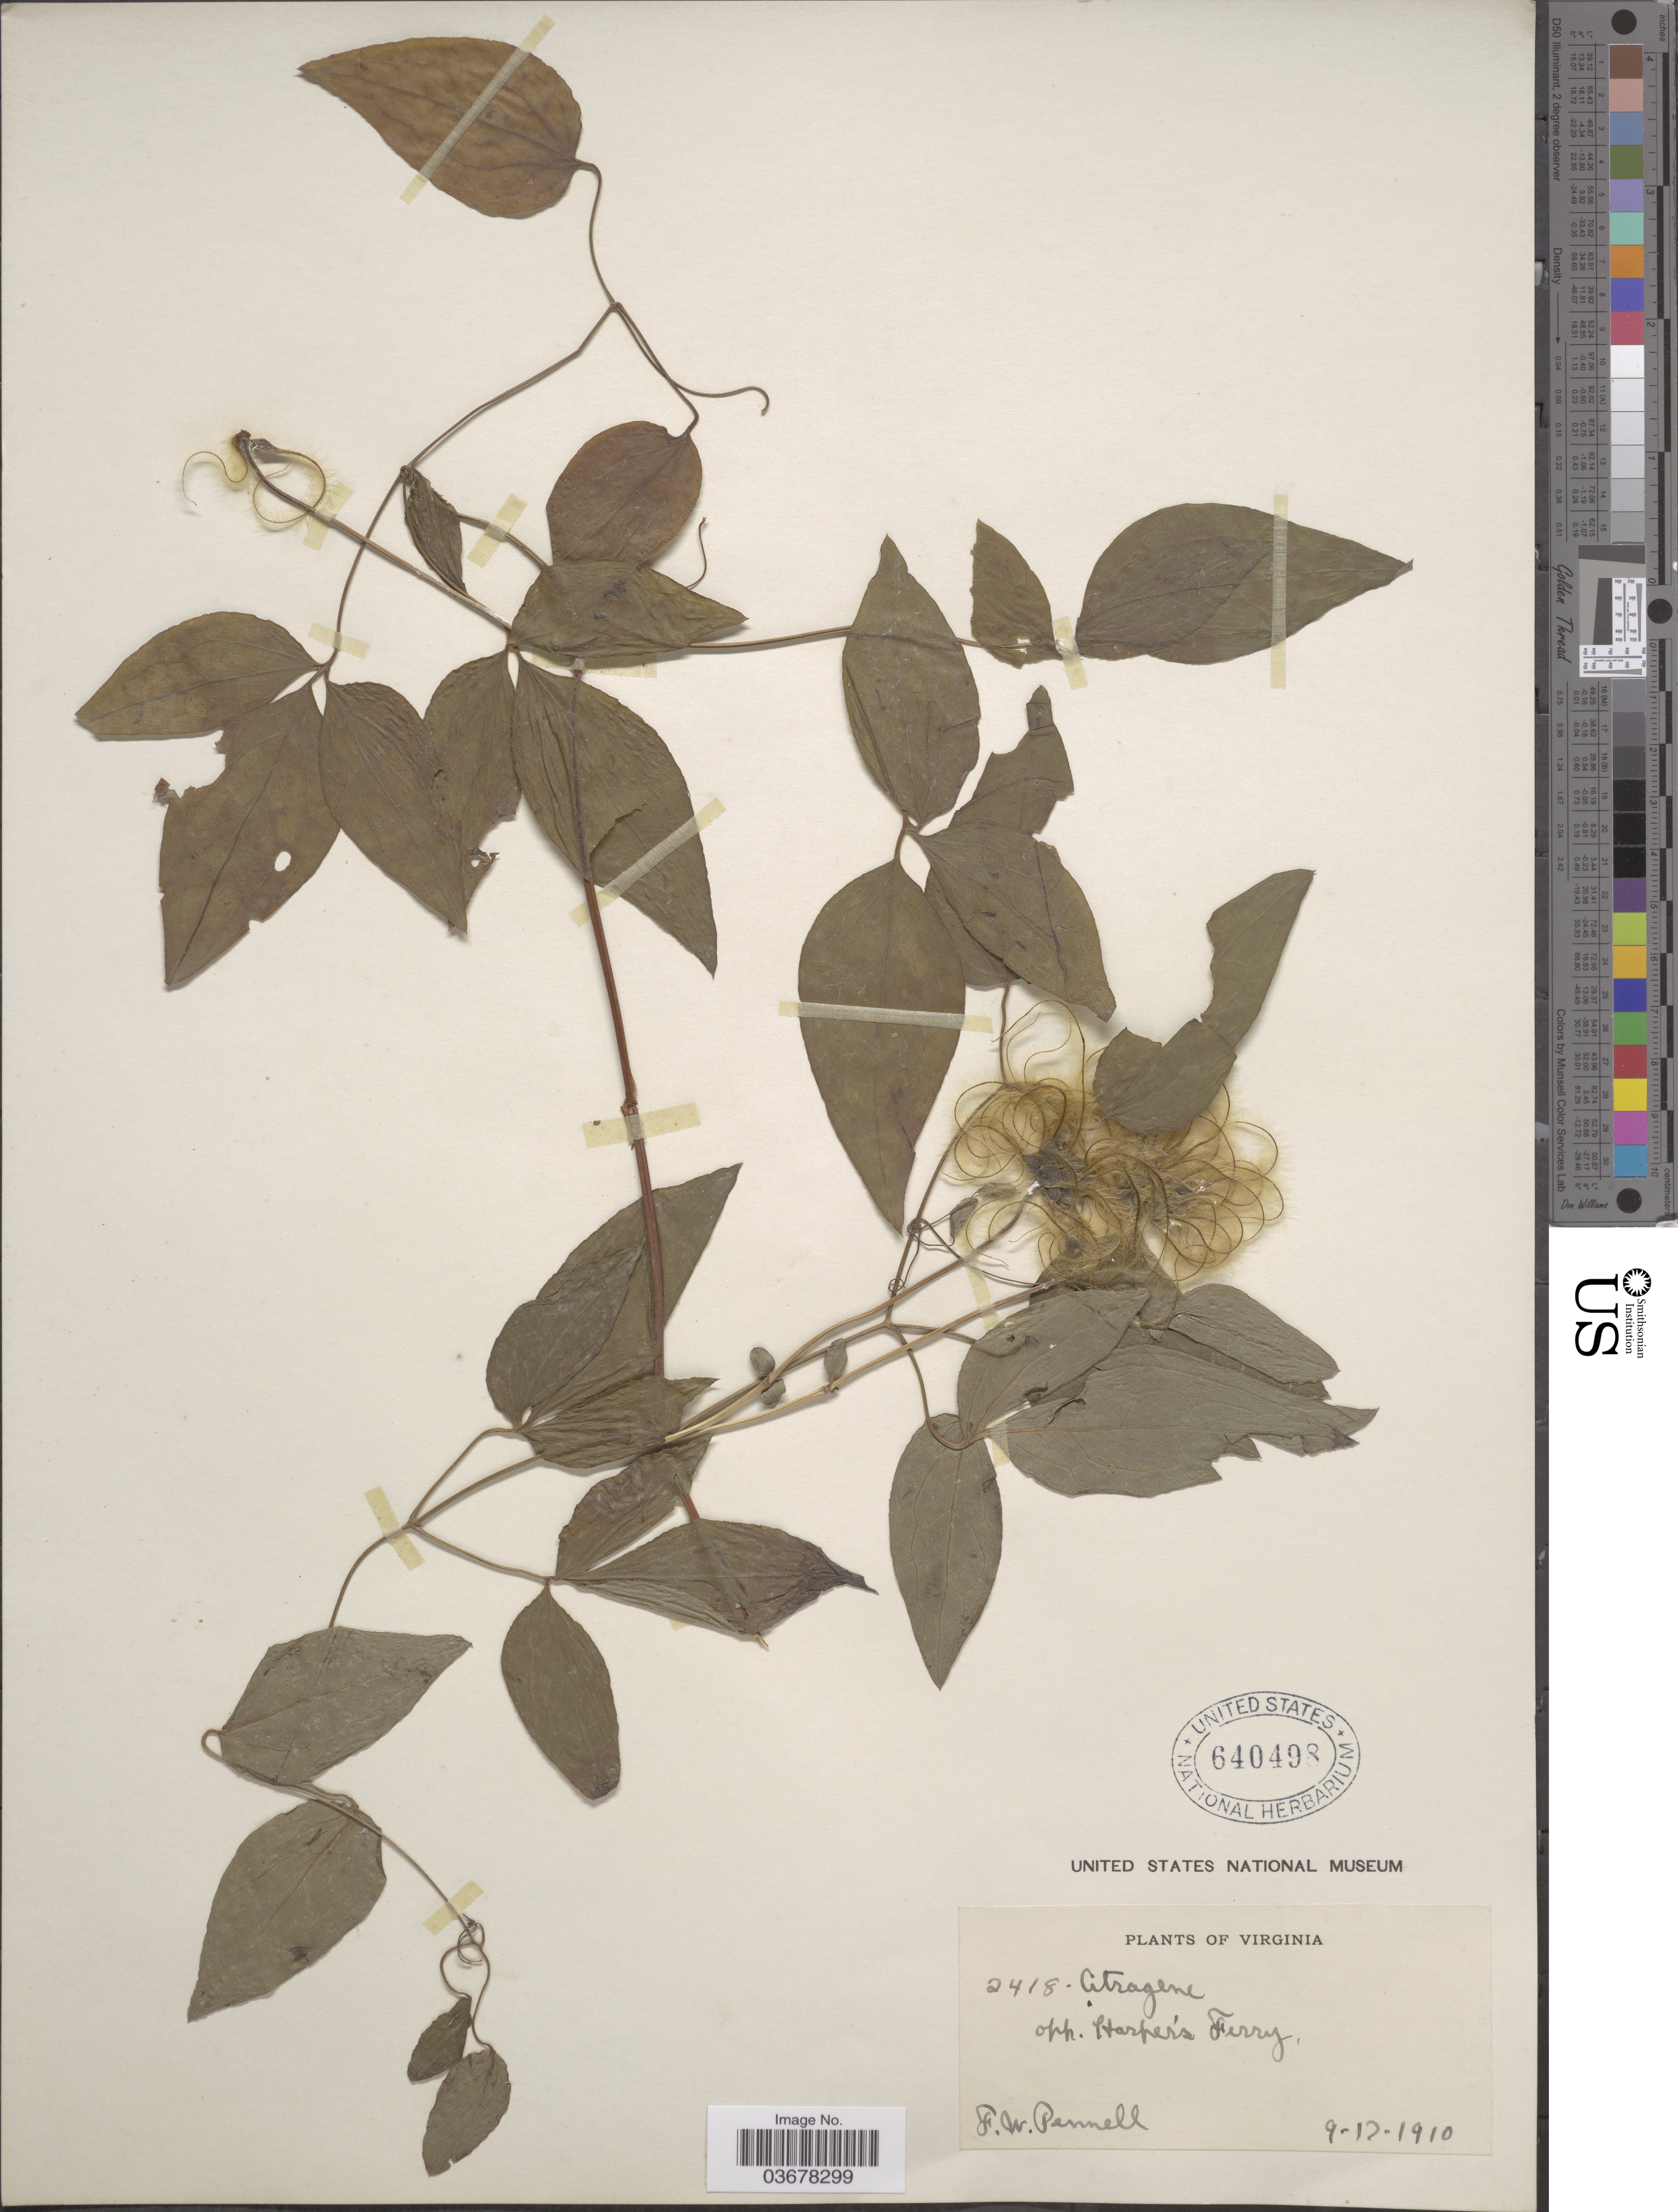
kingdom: Plantae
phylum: Tracheophyta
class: Magnoliopsida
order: Ranunculales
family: Ranunculaceae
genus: Clematis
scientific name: Clematis viorna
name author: L.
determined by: Strong, Mark T., (BOT), Smithsonian Institution - National Museum of Natural History (UNITED STATES)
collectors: F. W. Pennell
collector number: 2418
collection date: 1910-09-17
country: United States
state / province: Virginia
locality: Opp. Harper's Ferry.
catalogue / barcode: US 640498